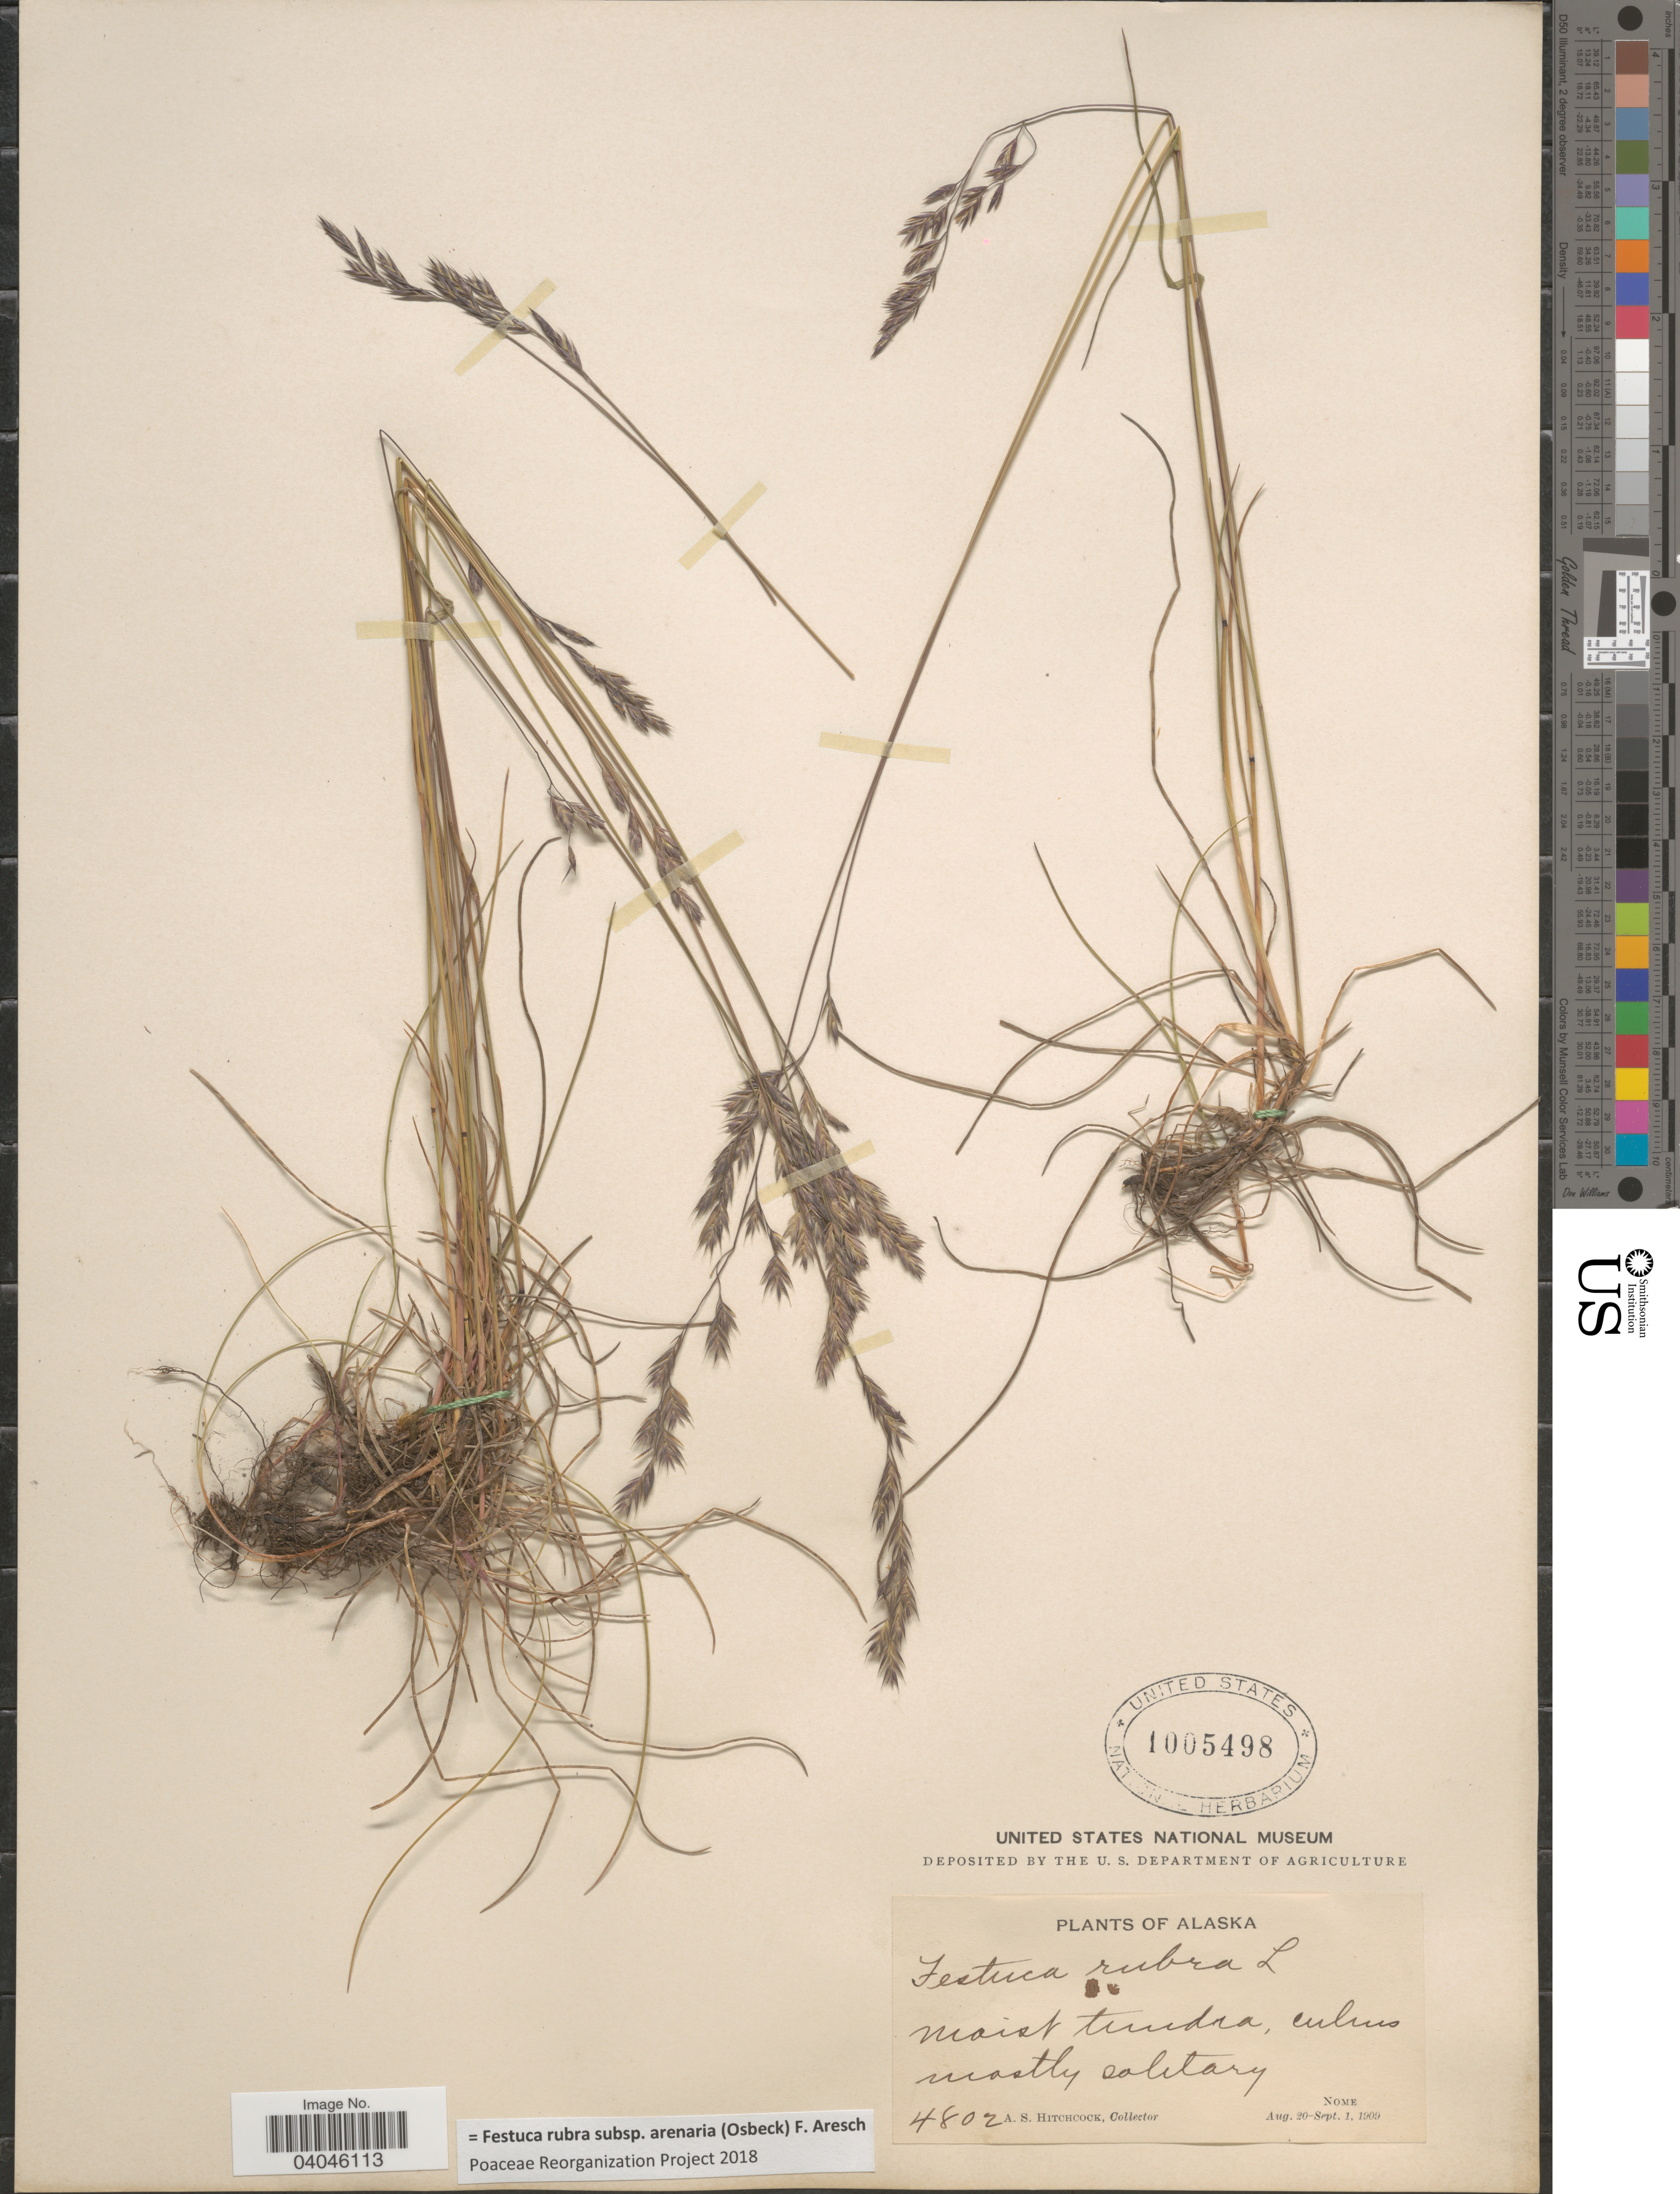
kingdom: Plantae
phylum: Tracheophyta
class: Liliopsida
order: Poales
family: Poaceae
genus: Festuca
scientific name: Festuca rubra subsp. arenaria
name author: (Osbeck) F. Aresch.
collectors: A. S. Hitchcock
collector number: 4802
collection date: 1909-08-20/1909-09-01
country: United States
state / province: Alaska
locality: Nome.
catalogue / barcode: US 1005498